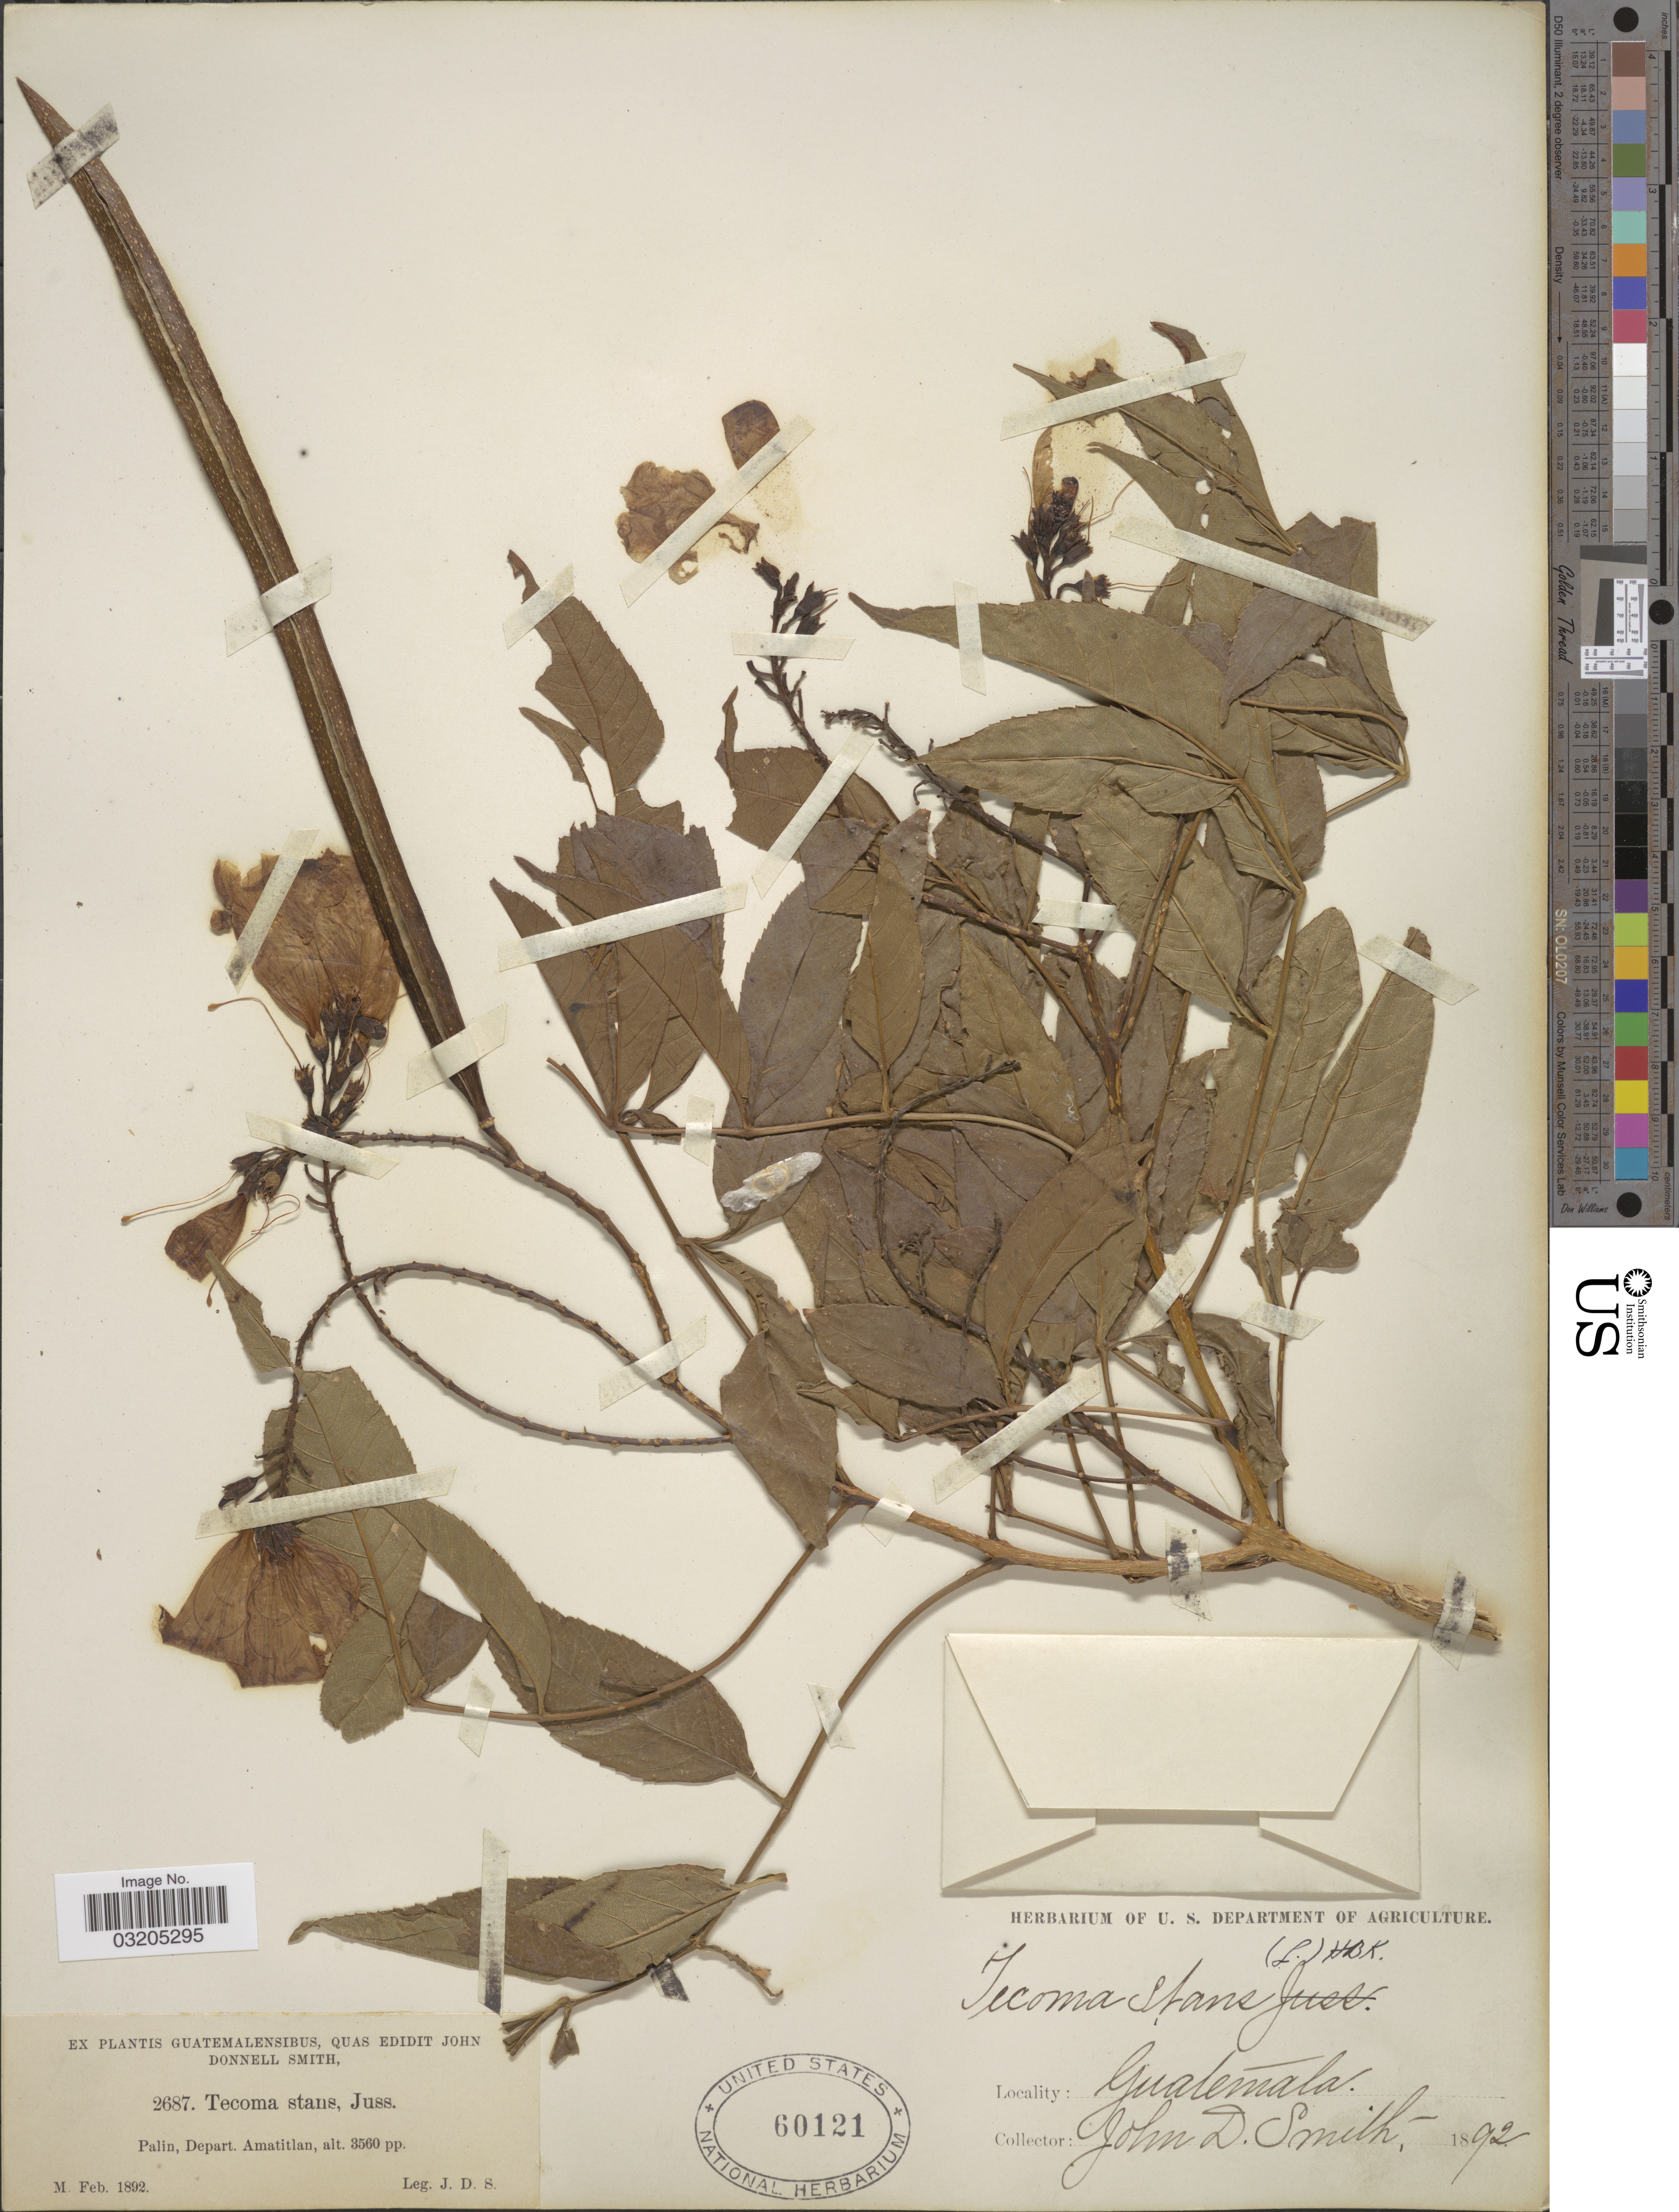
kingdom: Plantae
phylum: Tracheophyta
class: Magnoliopsida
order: Lamiales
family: Bignoniaceae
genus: Tecoma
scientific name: Tecoma stans var. stans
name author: (L.) Juss. ex Kunth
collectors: J. Donnell Smith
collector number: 2687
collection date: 1892-02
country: Guatemala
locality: Palin, Depart. Amatitlan.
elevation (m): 1085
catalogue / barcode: US 60121